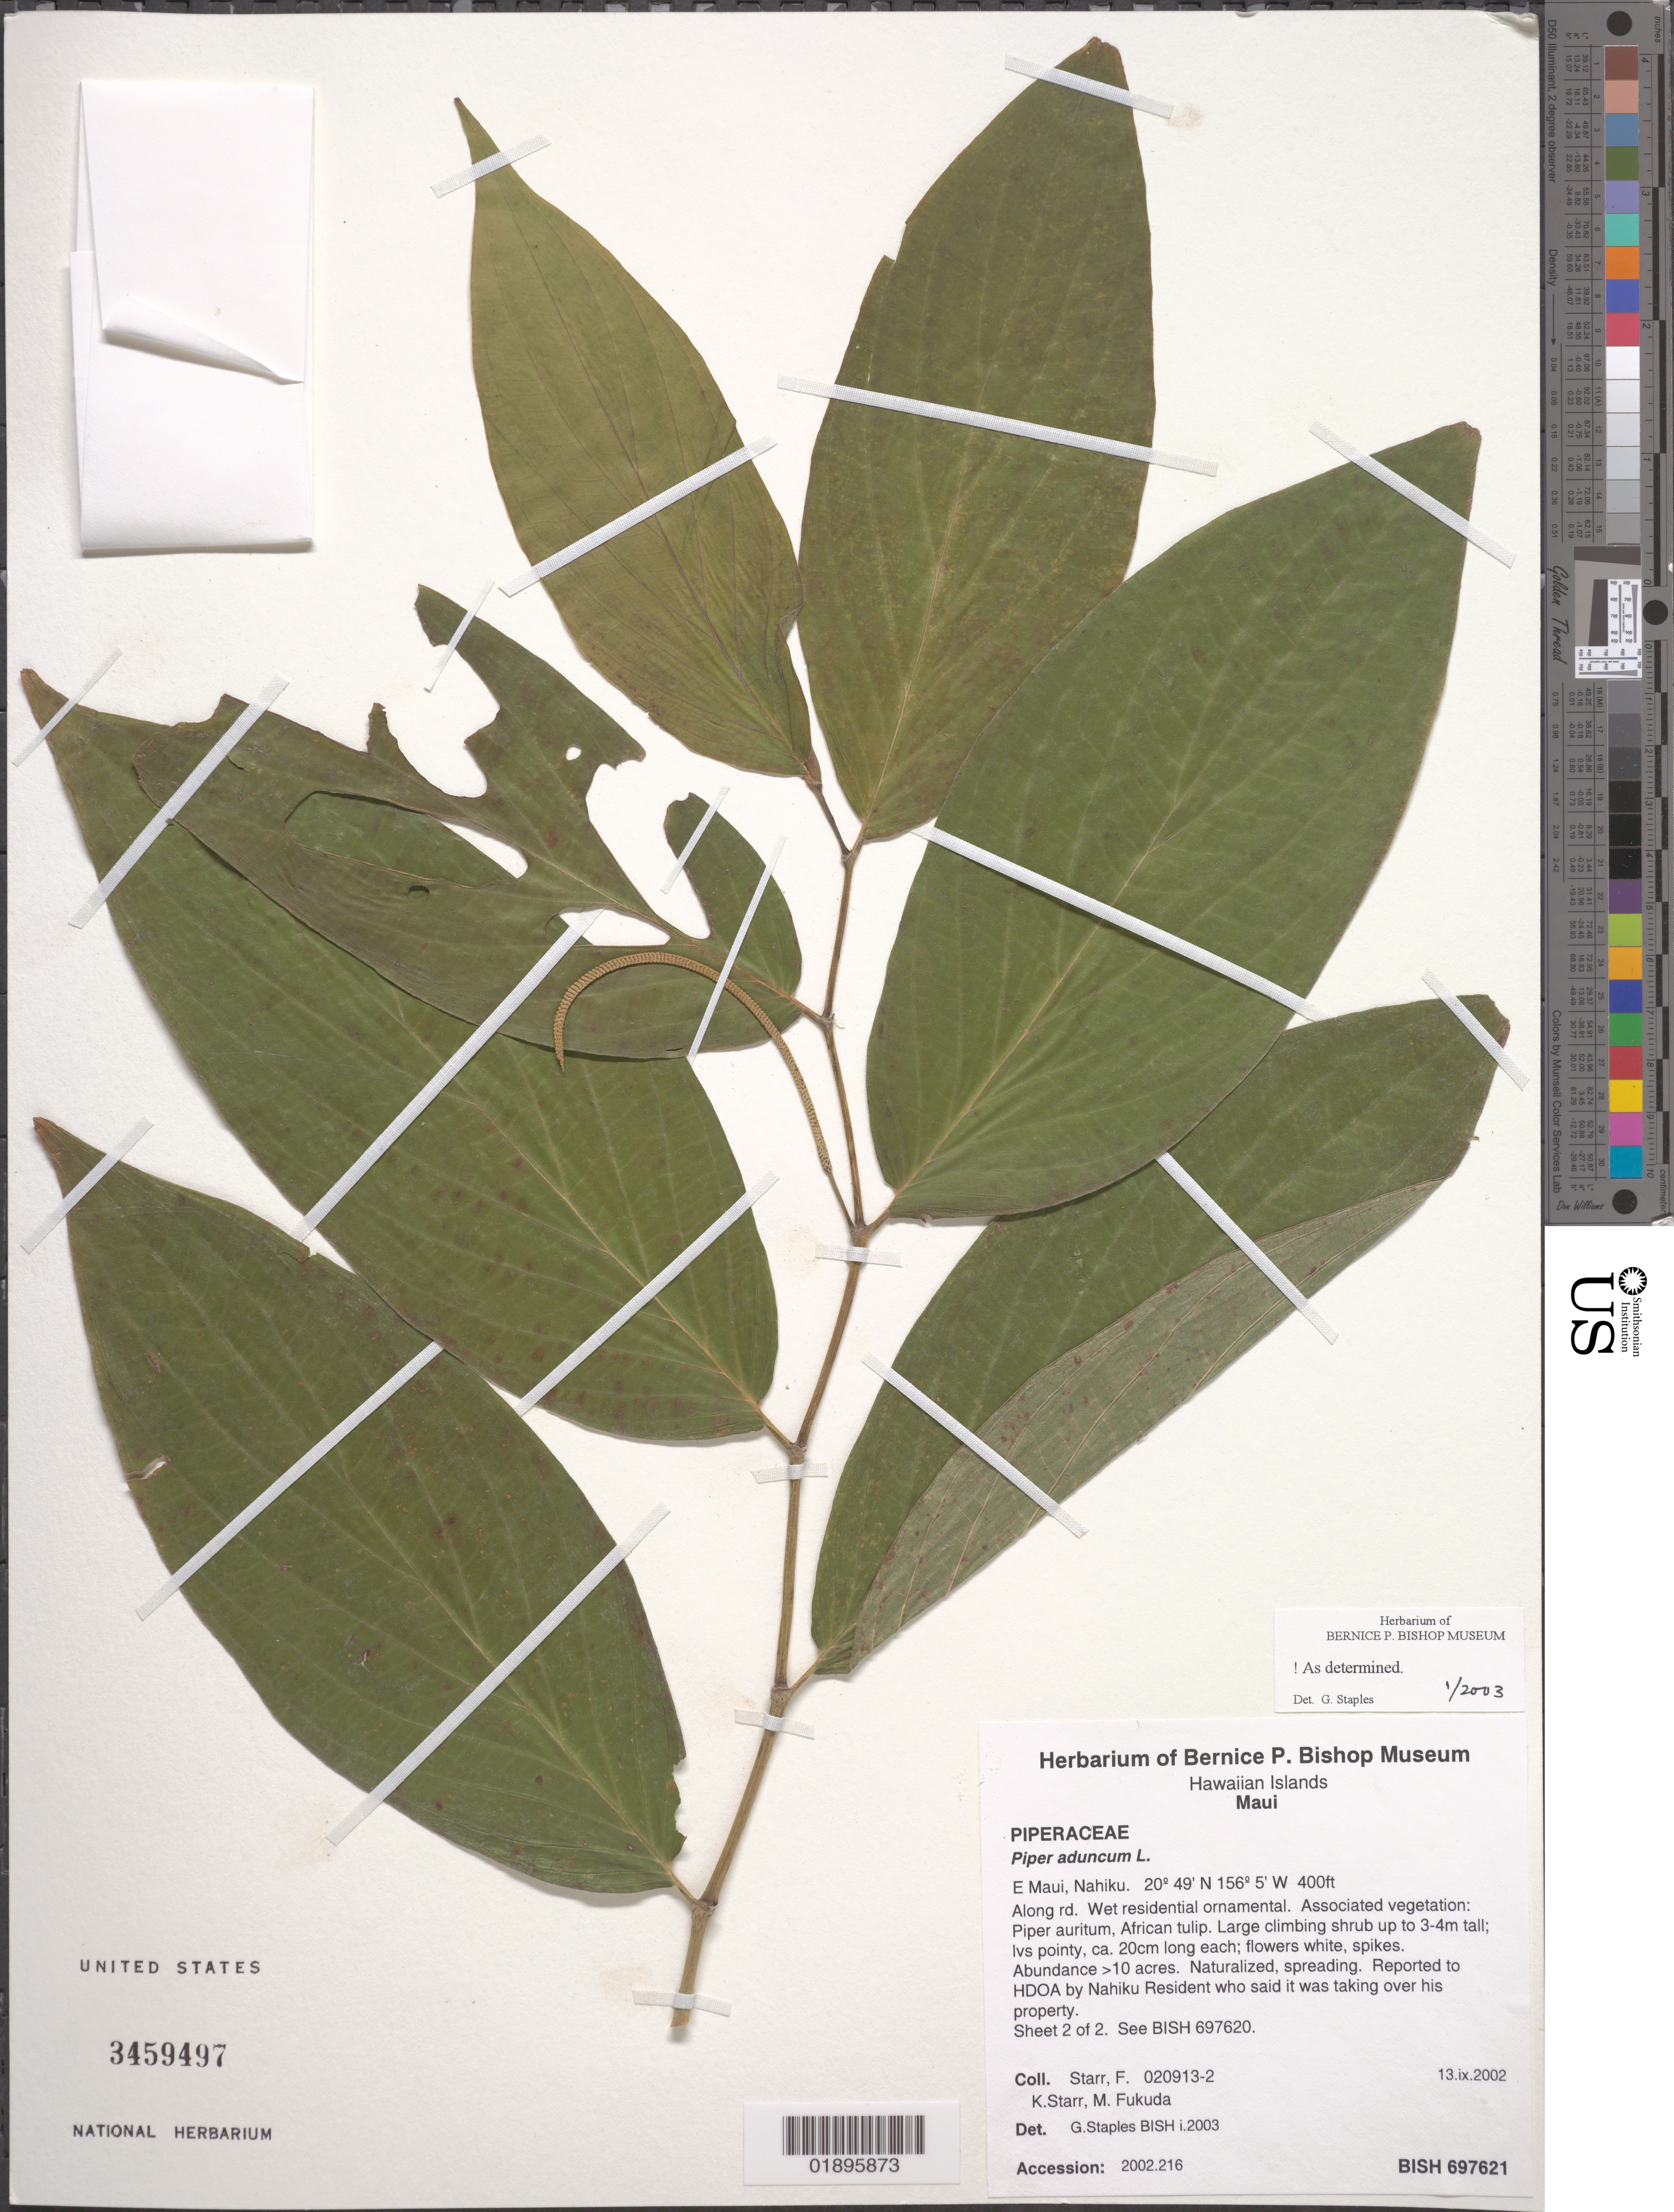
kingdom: Plantae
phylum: Tracheophyta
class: Magnoliopsida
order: Piperales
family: Piperaceae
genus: Piper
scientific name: Piper aduncum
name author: L.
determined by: Staples, G. W.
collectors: F. Starr, K. Starr & M. Fukuda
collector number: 020913-2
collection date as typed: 13 Sep 2002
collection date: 2002-09-13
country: United States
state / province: Hawaii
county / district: Maui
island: Maui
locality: E Maui, Nahiku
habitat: Roadside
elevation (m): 30.48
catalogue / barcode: US 3459497